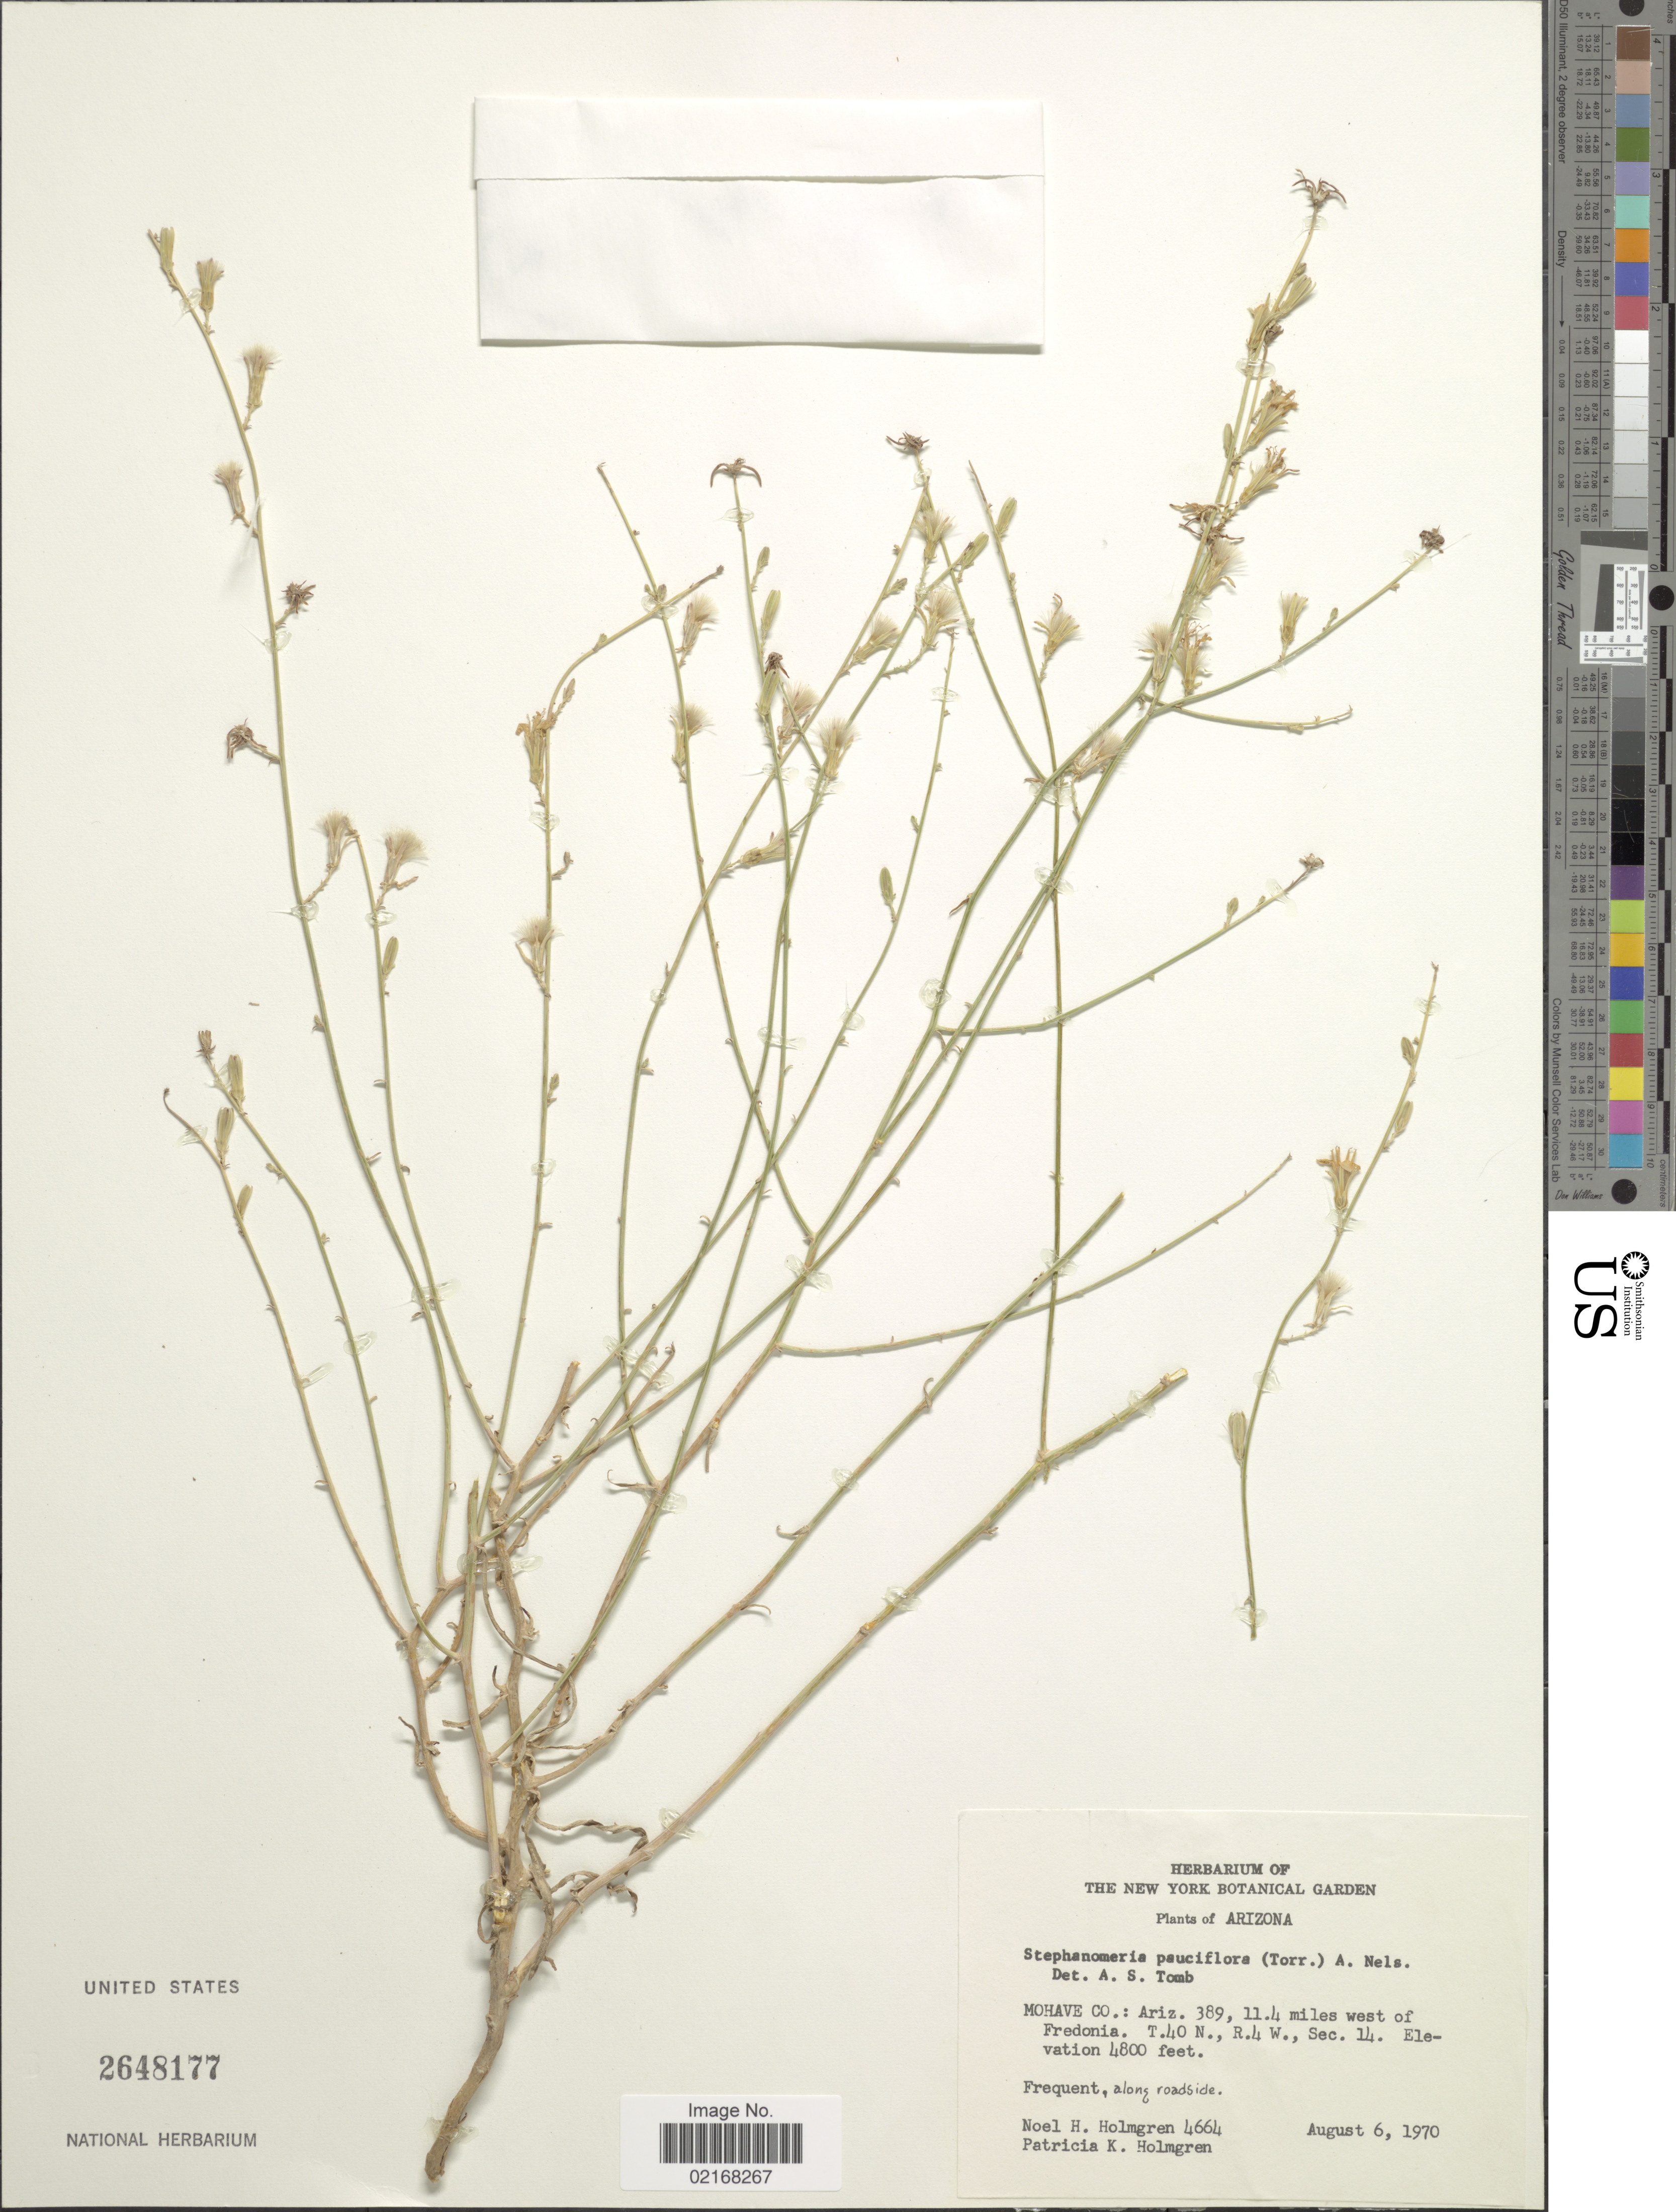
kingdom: Plantae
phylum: Tracheophyta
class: Magnoliopsida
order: Asterales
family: Asteraceae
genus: Stephanomeria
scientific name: Stephanomeria pauciflora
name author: (Torr.) A. Nelson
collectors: N. H. Holmgren & P. K. Holmgren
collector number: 4664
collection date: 1970-08-06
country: United States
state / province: Arizona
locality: Mohave Co.: Ariz. 389, 11.4 miles west of Fredonia. T. 40 N., R. 4 W., Sec. 14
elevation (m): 1463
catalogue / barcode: US 2648177